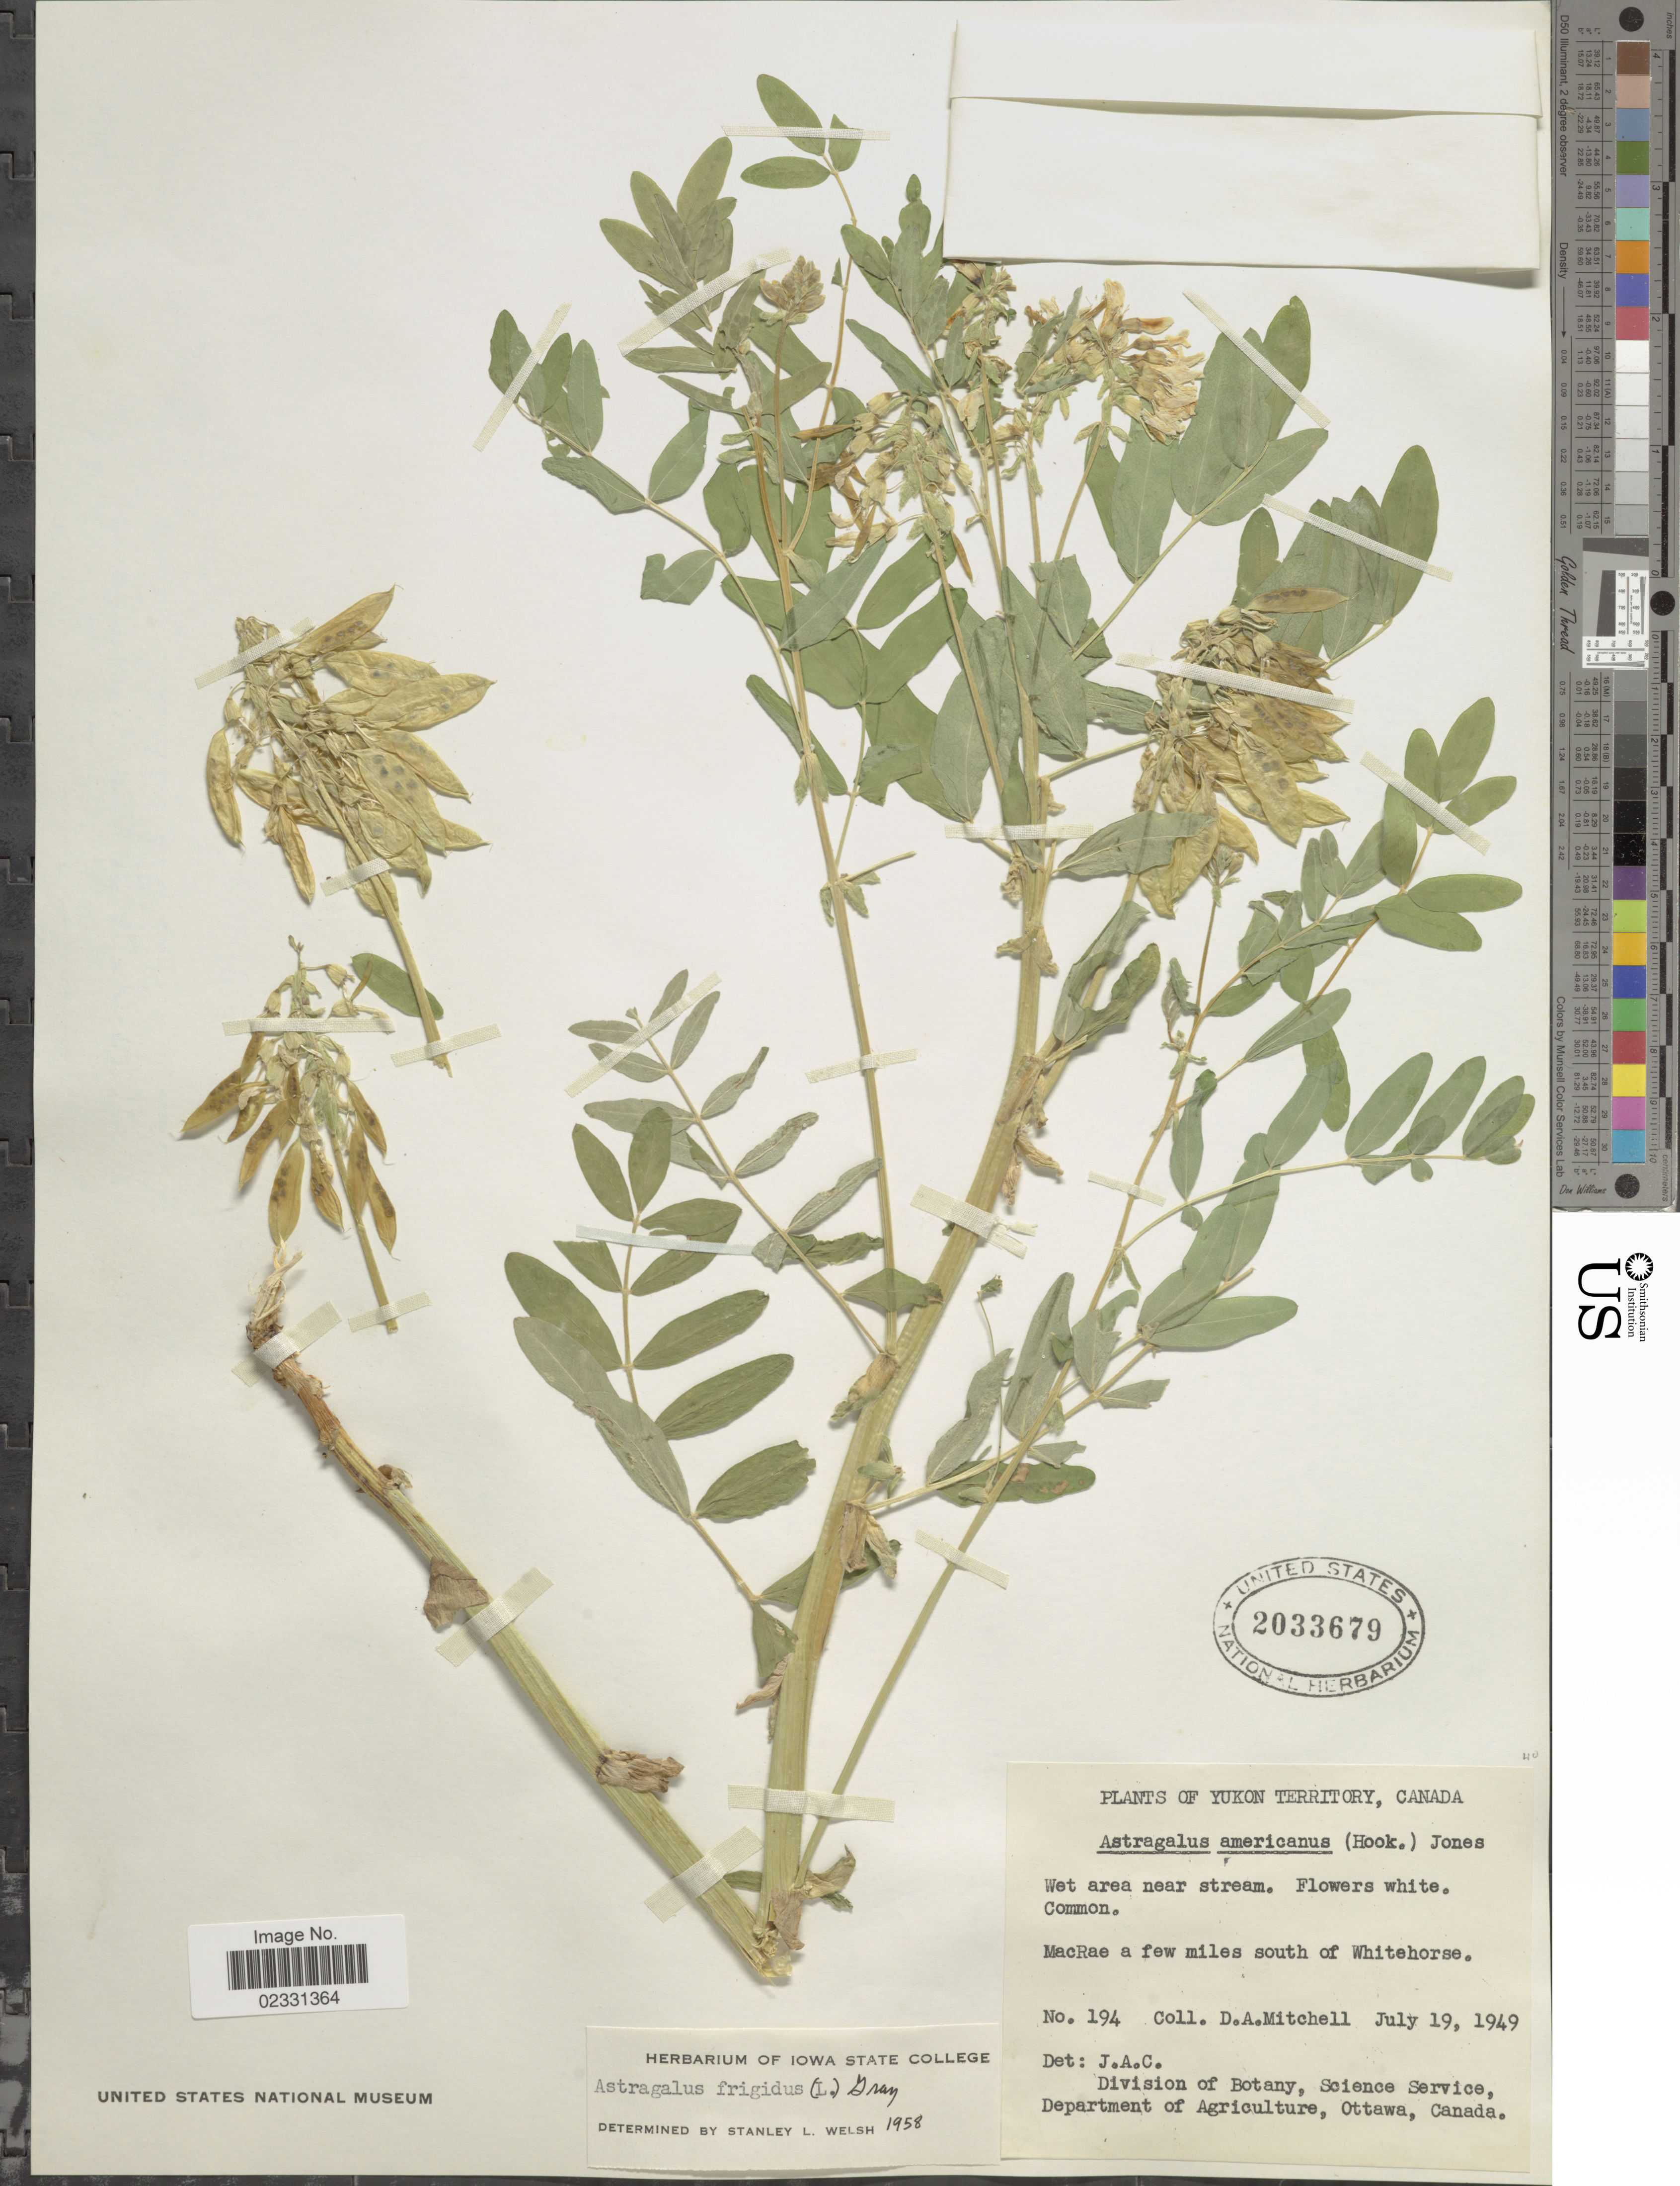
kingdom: Plantae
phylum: Tracheophyta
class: Magnoliopsida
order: Fabales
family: Fabaceae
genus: Astragalus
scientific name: Astragalus frigidus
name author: (L.) A. Gray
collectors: D. Mitchell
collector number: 194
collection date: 1949-07-19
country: Canada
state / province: Yukon Territory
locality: MacRae a few miles south of Whitehorse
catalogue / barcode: US 2033679